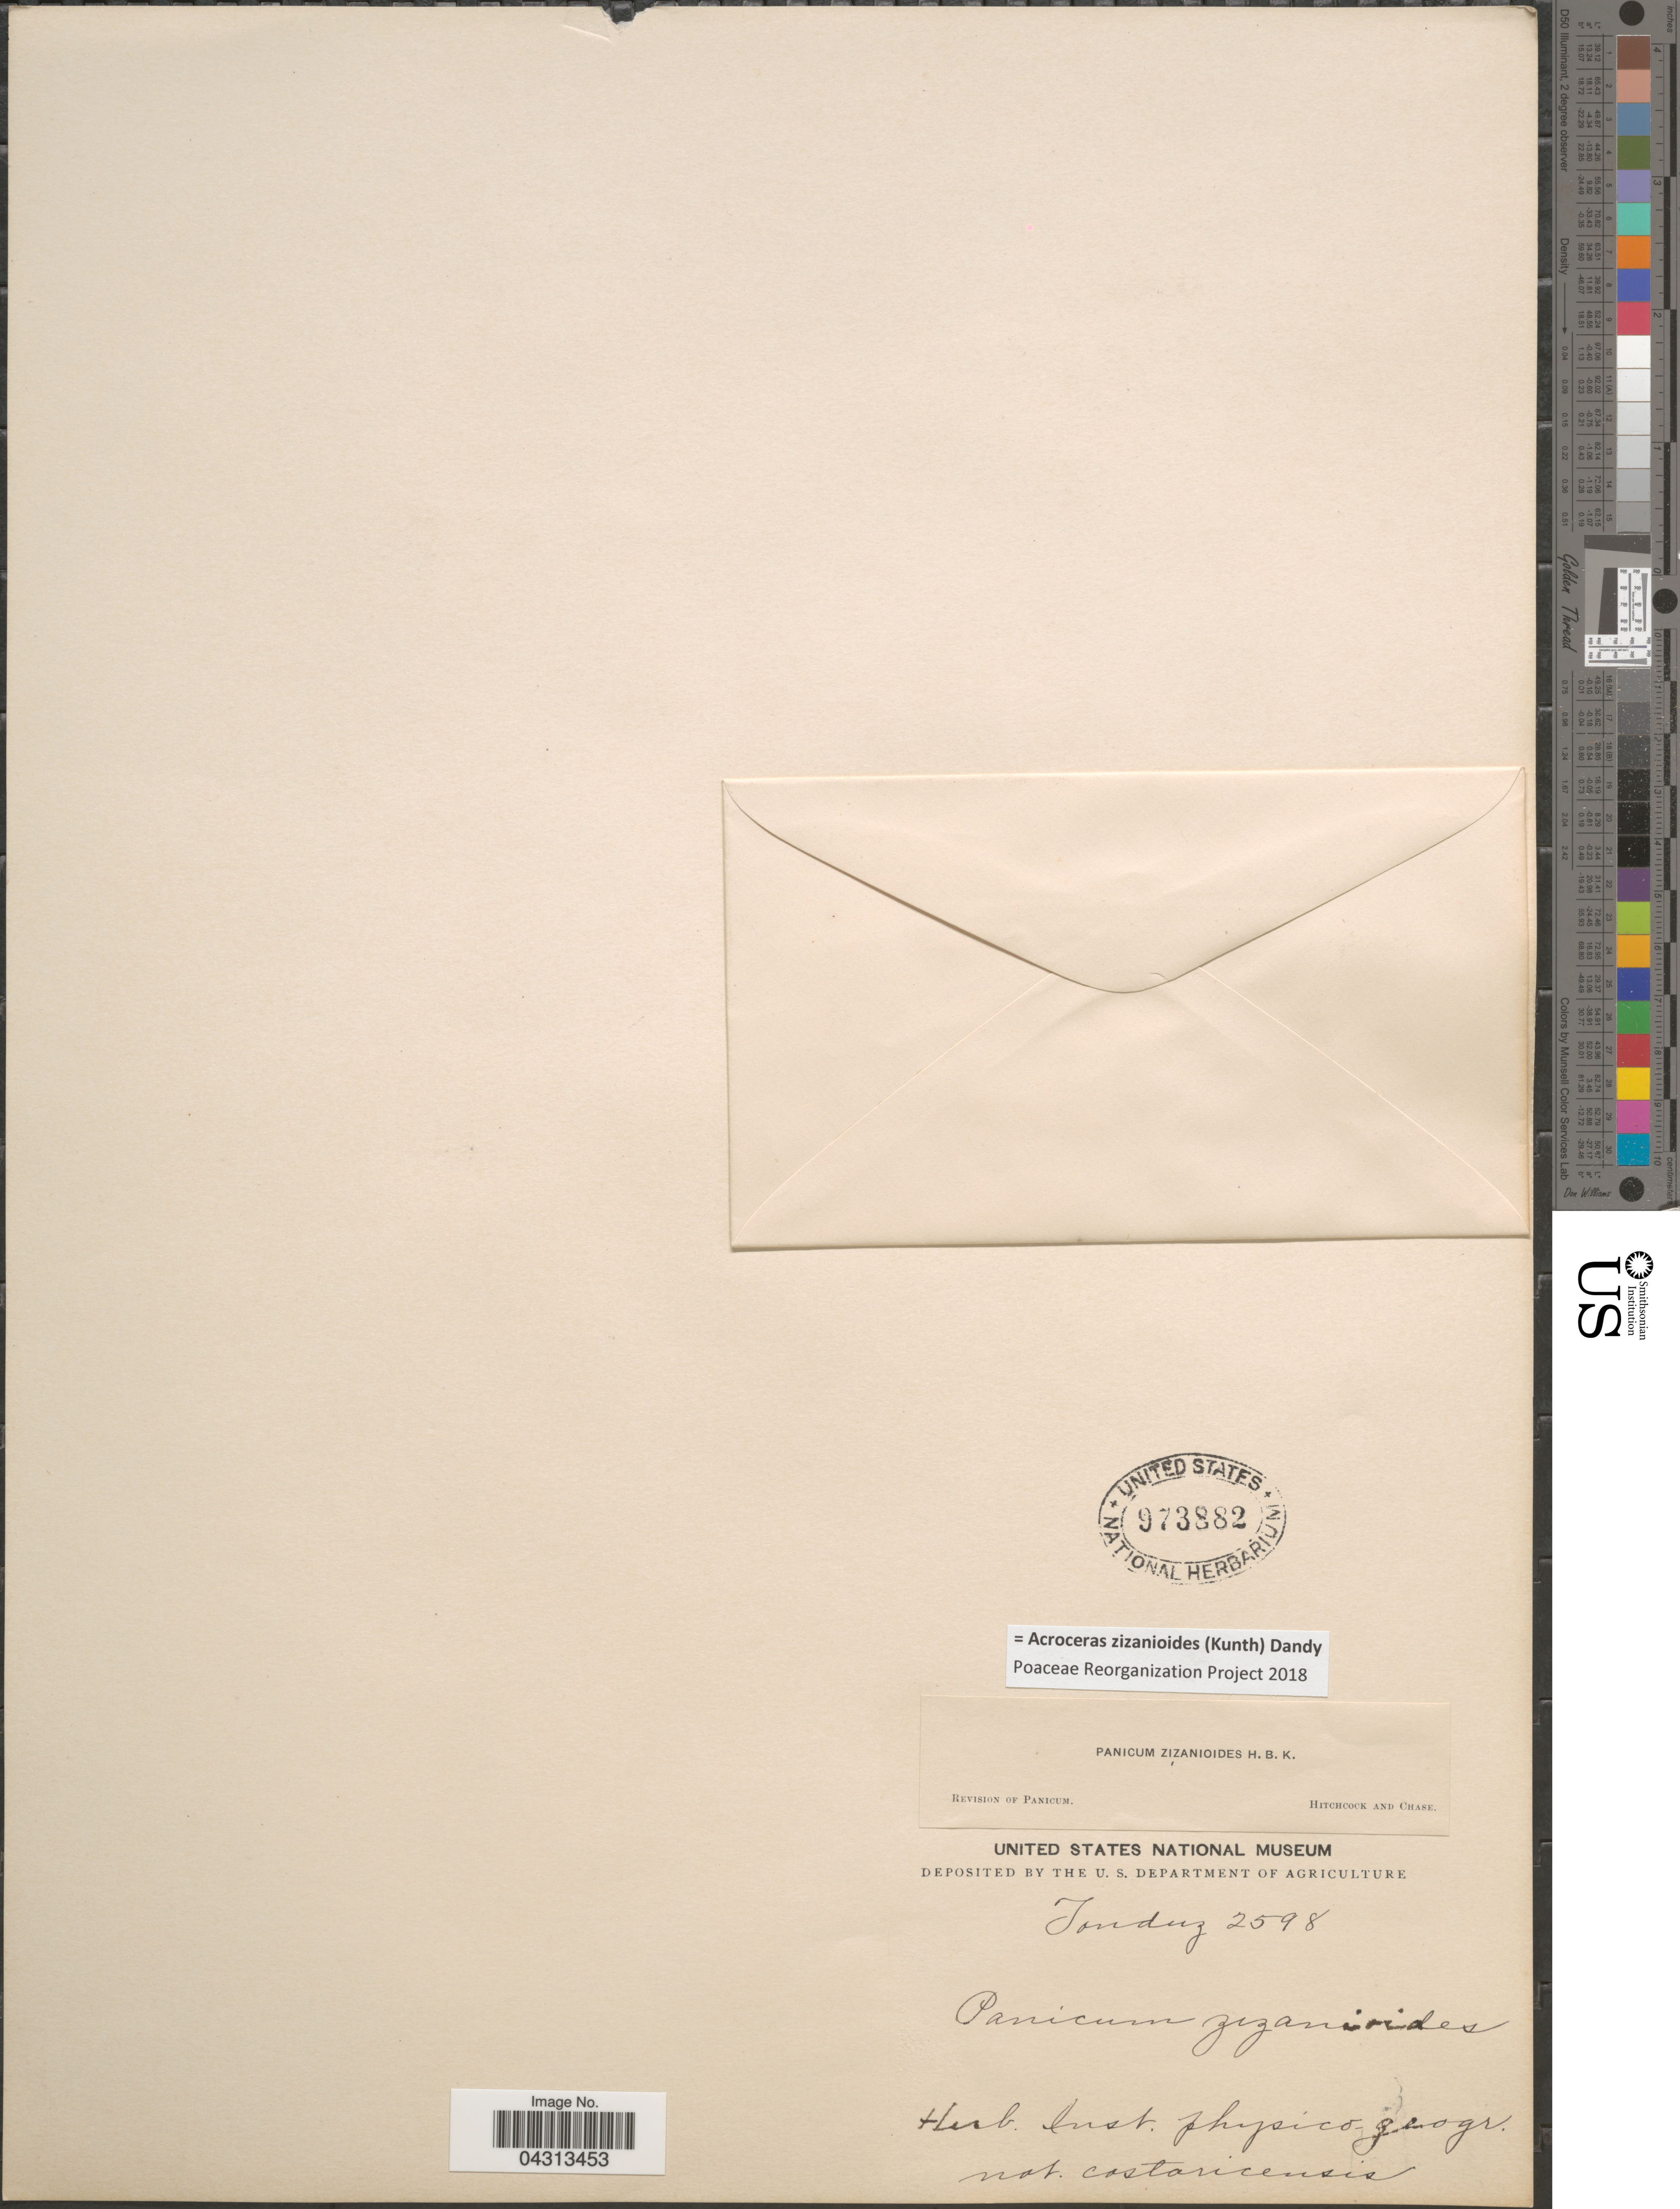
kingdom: Plantae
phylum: Tracheophyta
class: Liliopsida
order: Poales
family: Poaceae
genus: Acroceras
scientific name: Acroceras zizanioides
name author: (Kunth) Dandy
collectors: Tonduz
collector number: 2598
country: Costa Rica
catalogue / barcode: US 973882